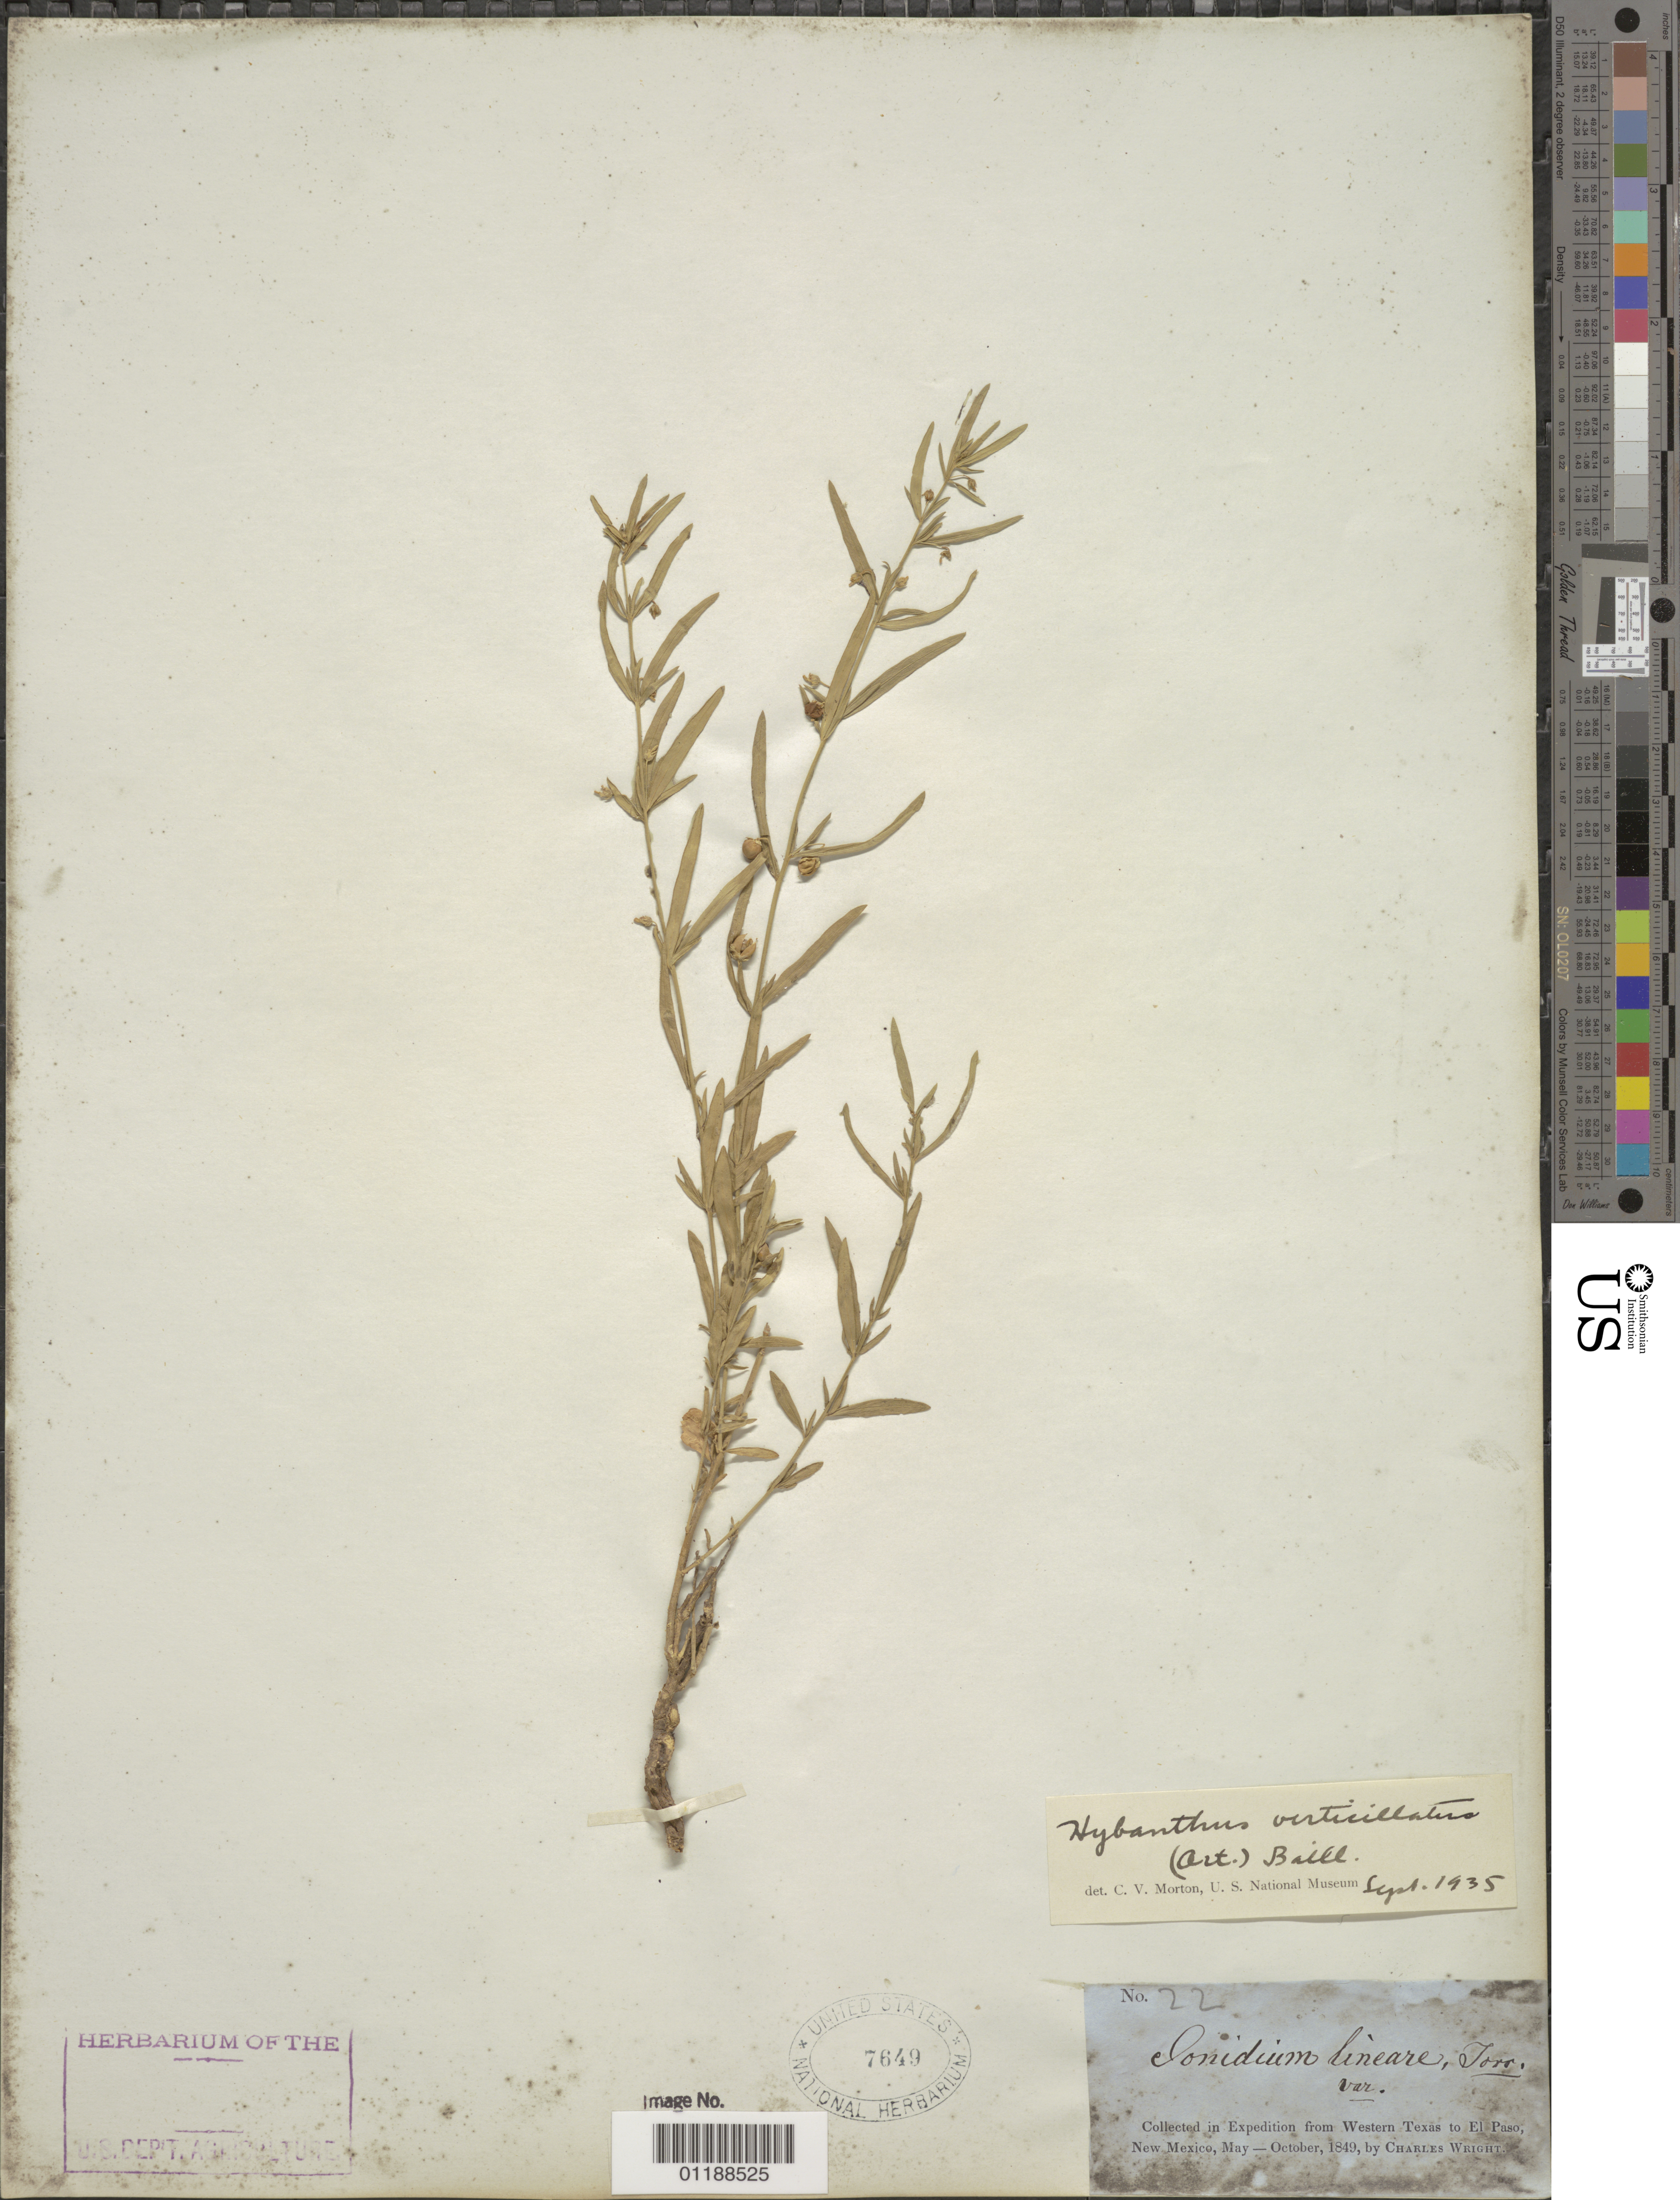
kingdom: Plantae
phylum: Tracheophyta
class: Magnoliopsida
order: Malpighiales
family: Violaceae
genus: Pombalia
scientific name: Pombalia verticillata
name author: (Ortega) Paula-Souza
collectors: C. Wright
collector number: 22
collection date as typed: May 1849 to -- Oct 1849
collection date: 1849-05/1849-10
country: United States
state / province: New Mexico / Texas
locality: from Western Texas to El Paso, New Mexico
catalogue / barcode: US 7649